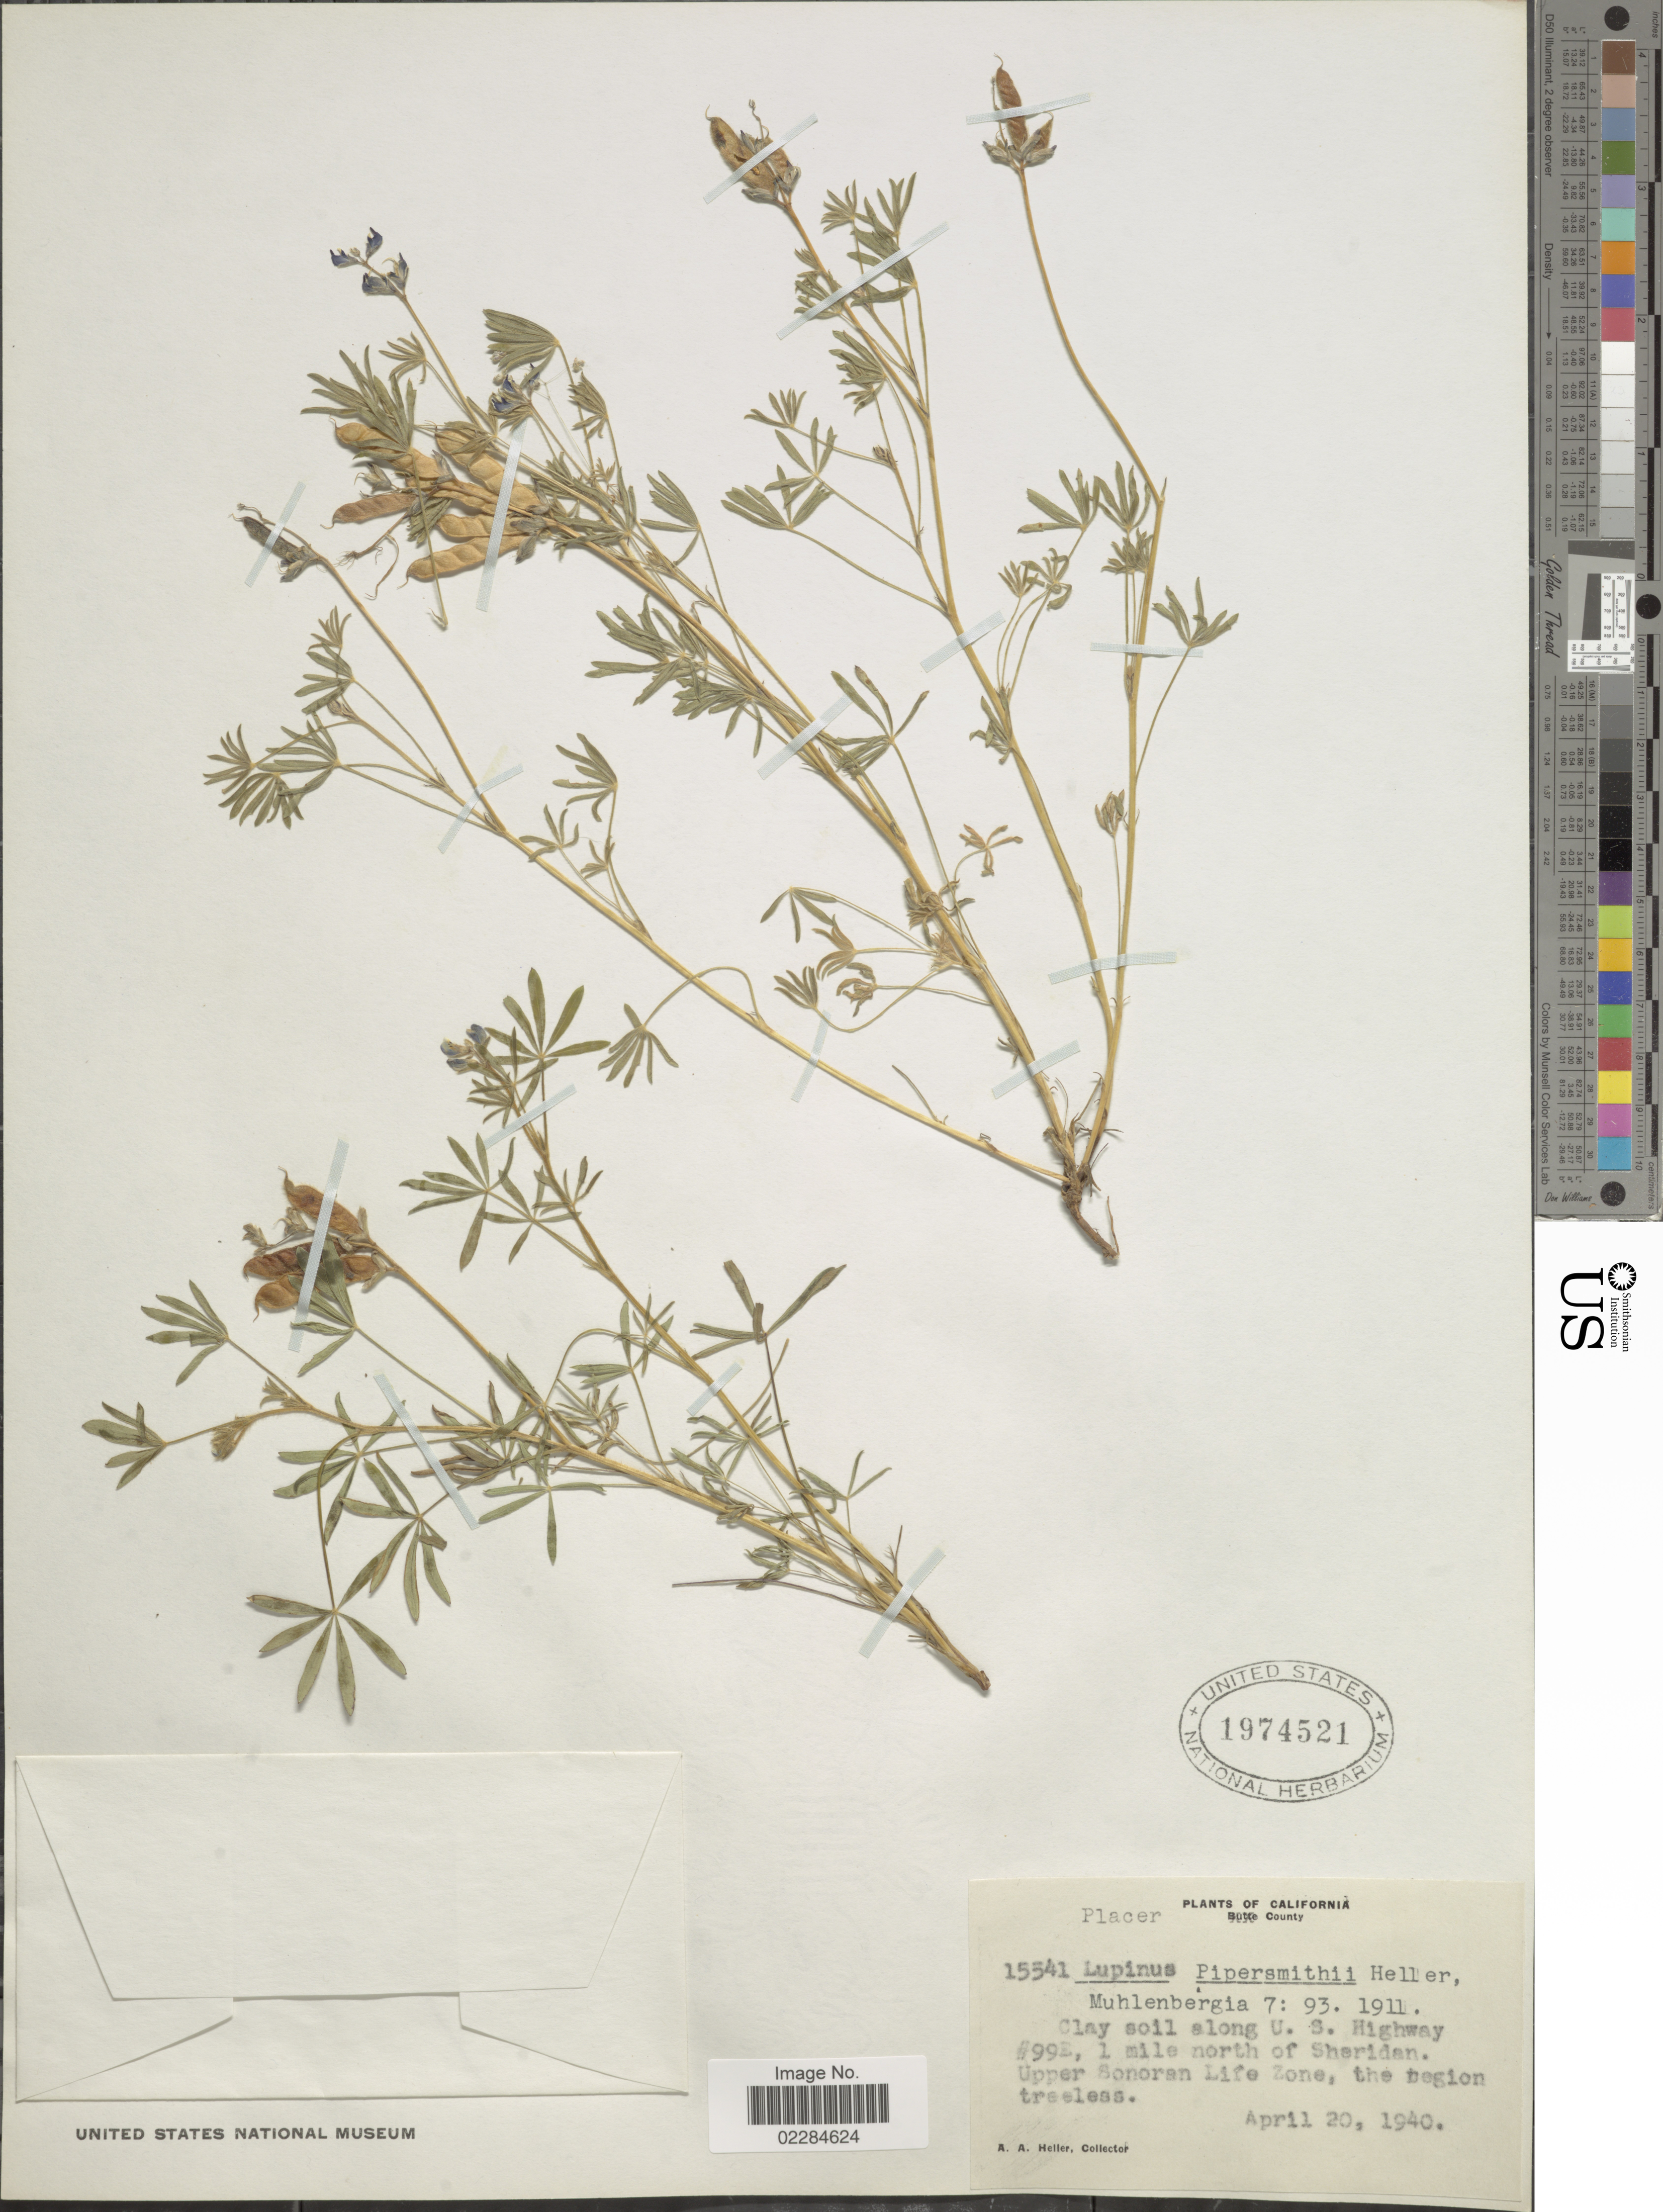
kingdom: Plantae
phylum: Tracheophyta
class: Magnoliopsida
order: Fabales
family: Fabaceae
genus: Lupinus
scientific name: Lupinus bicolor var. pipersmithii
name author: (A. Heller) C.P. Sm.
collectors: A. A. Heller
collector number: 15541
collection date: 1940-04-20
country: United States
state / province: California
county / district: Placer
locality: Placer County. Caly soil along U.S. Highway #99E, 1 mile north of Sheridan. Upper Sonoran Life Zone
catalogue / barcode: US 1974521